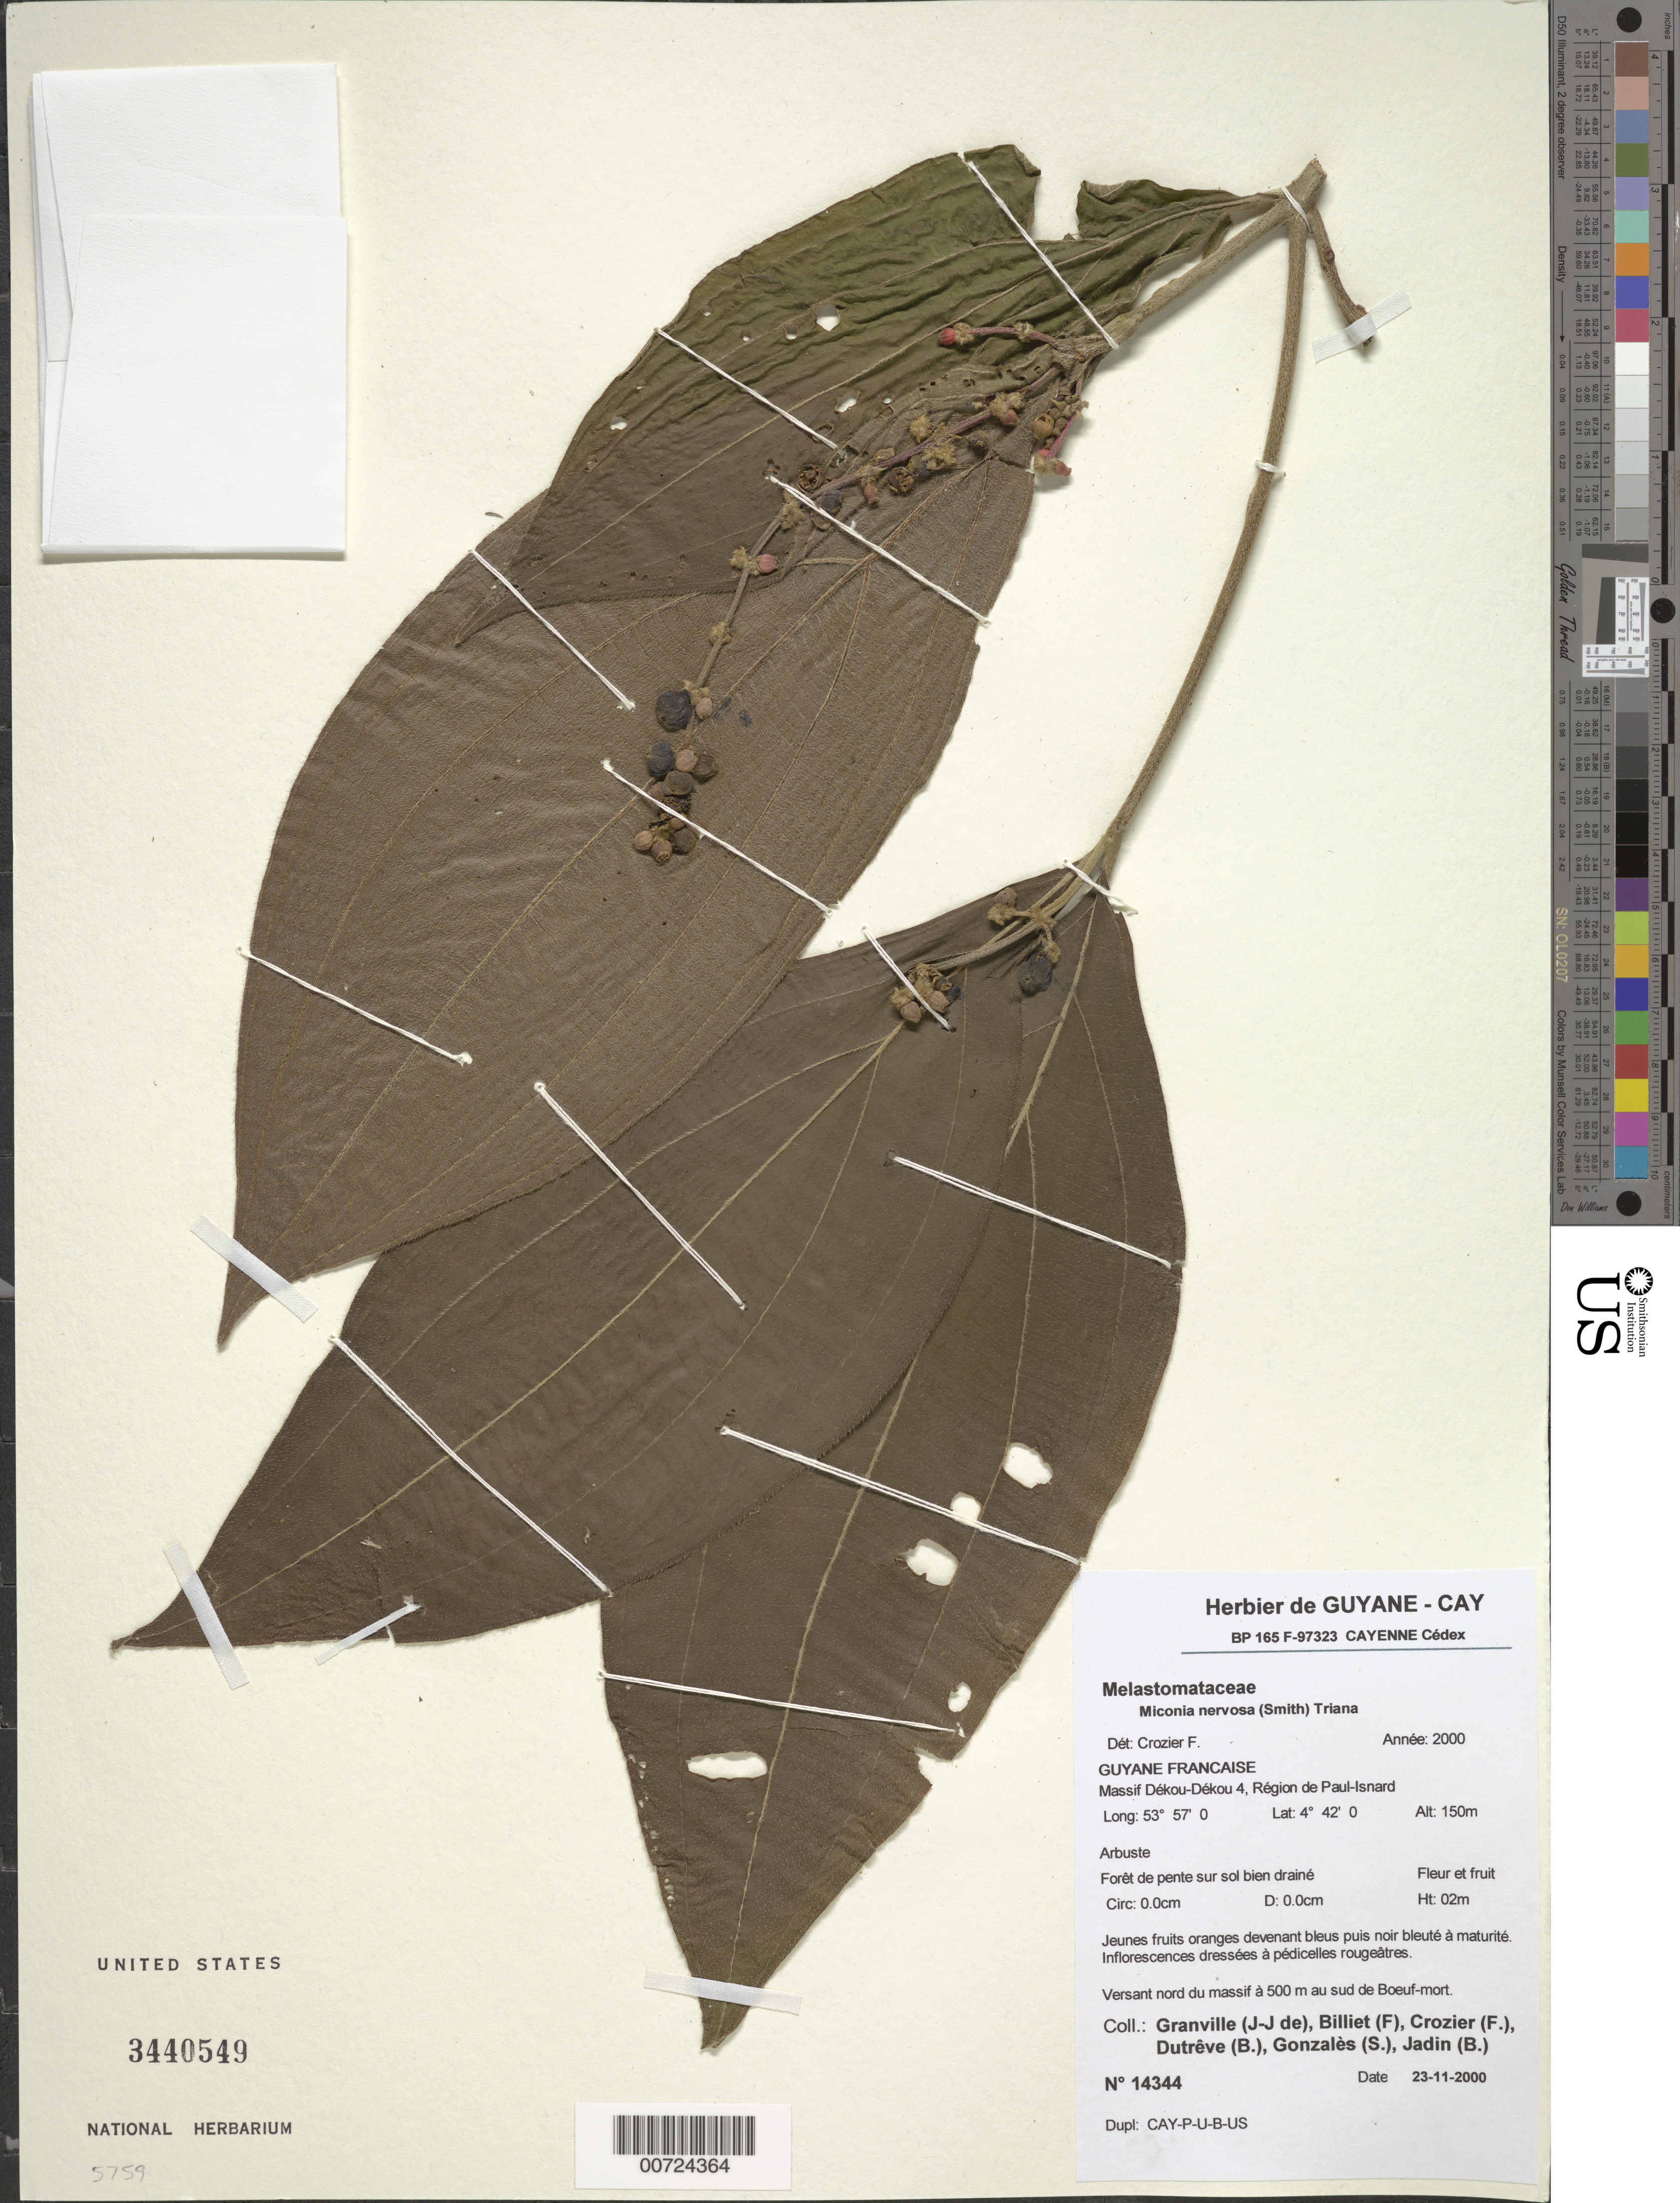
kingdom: Plantae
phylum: Tracheophyta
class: Magnoliopsida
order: Myrtales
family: Melastomataceae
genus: Miconia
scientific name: Miconia nervosa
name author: (Sm.) Triana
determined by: Crozier, F.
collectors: J.-J. de Granville, F. Billiet, F. Crozier, B. Dutrêve, S. Gonzales & B. Jadin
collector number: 14344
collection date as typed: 23-Nov-00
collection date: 2000-11-23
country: French Guiana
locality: Massif Dékou-Dékou 4, région de Paul-Isnard; versant nord du massif a 500 m au sud de Boeuf Mort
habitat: Forest on slope, well-drained soil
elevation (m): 150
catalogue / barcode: US 3440549